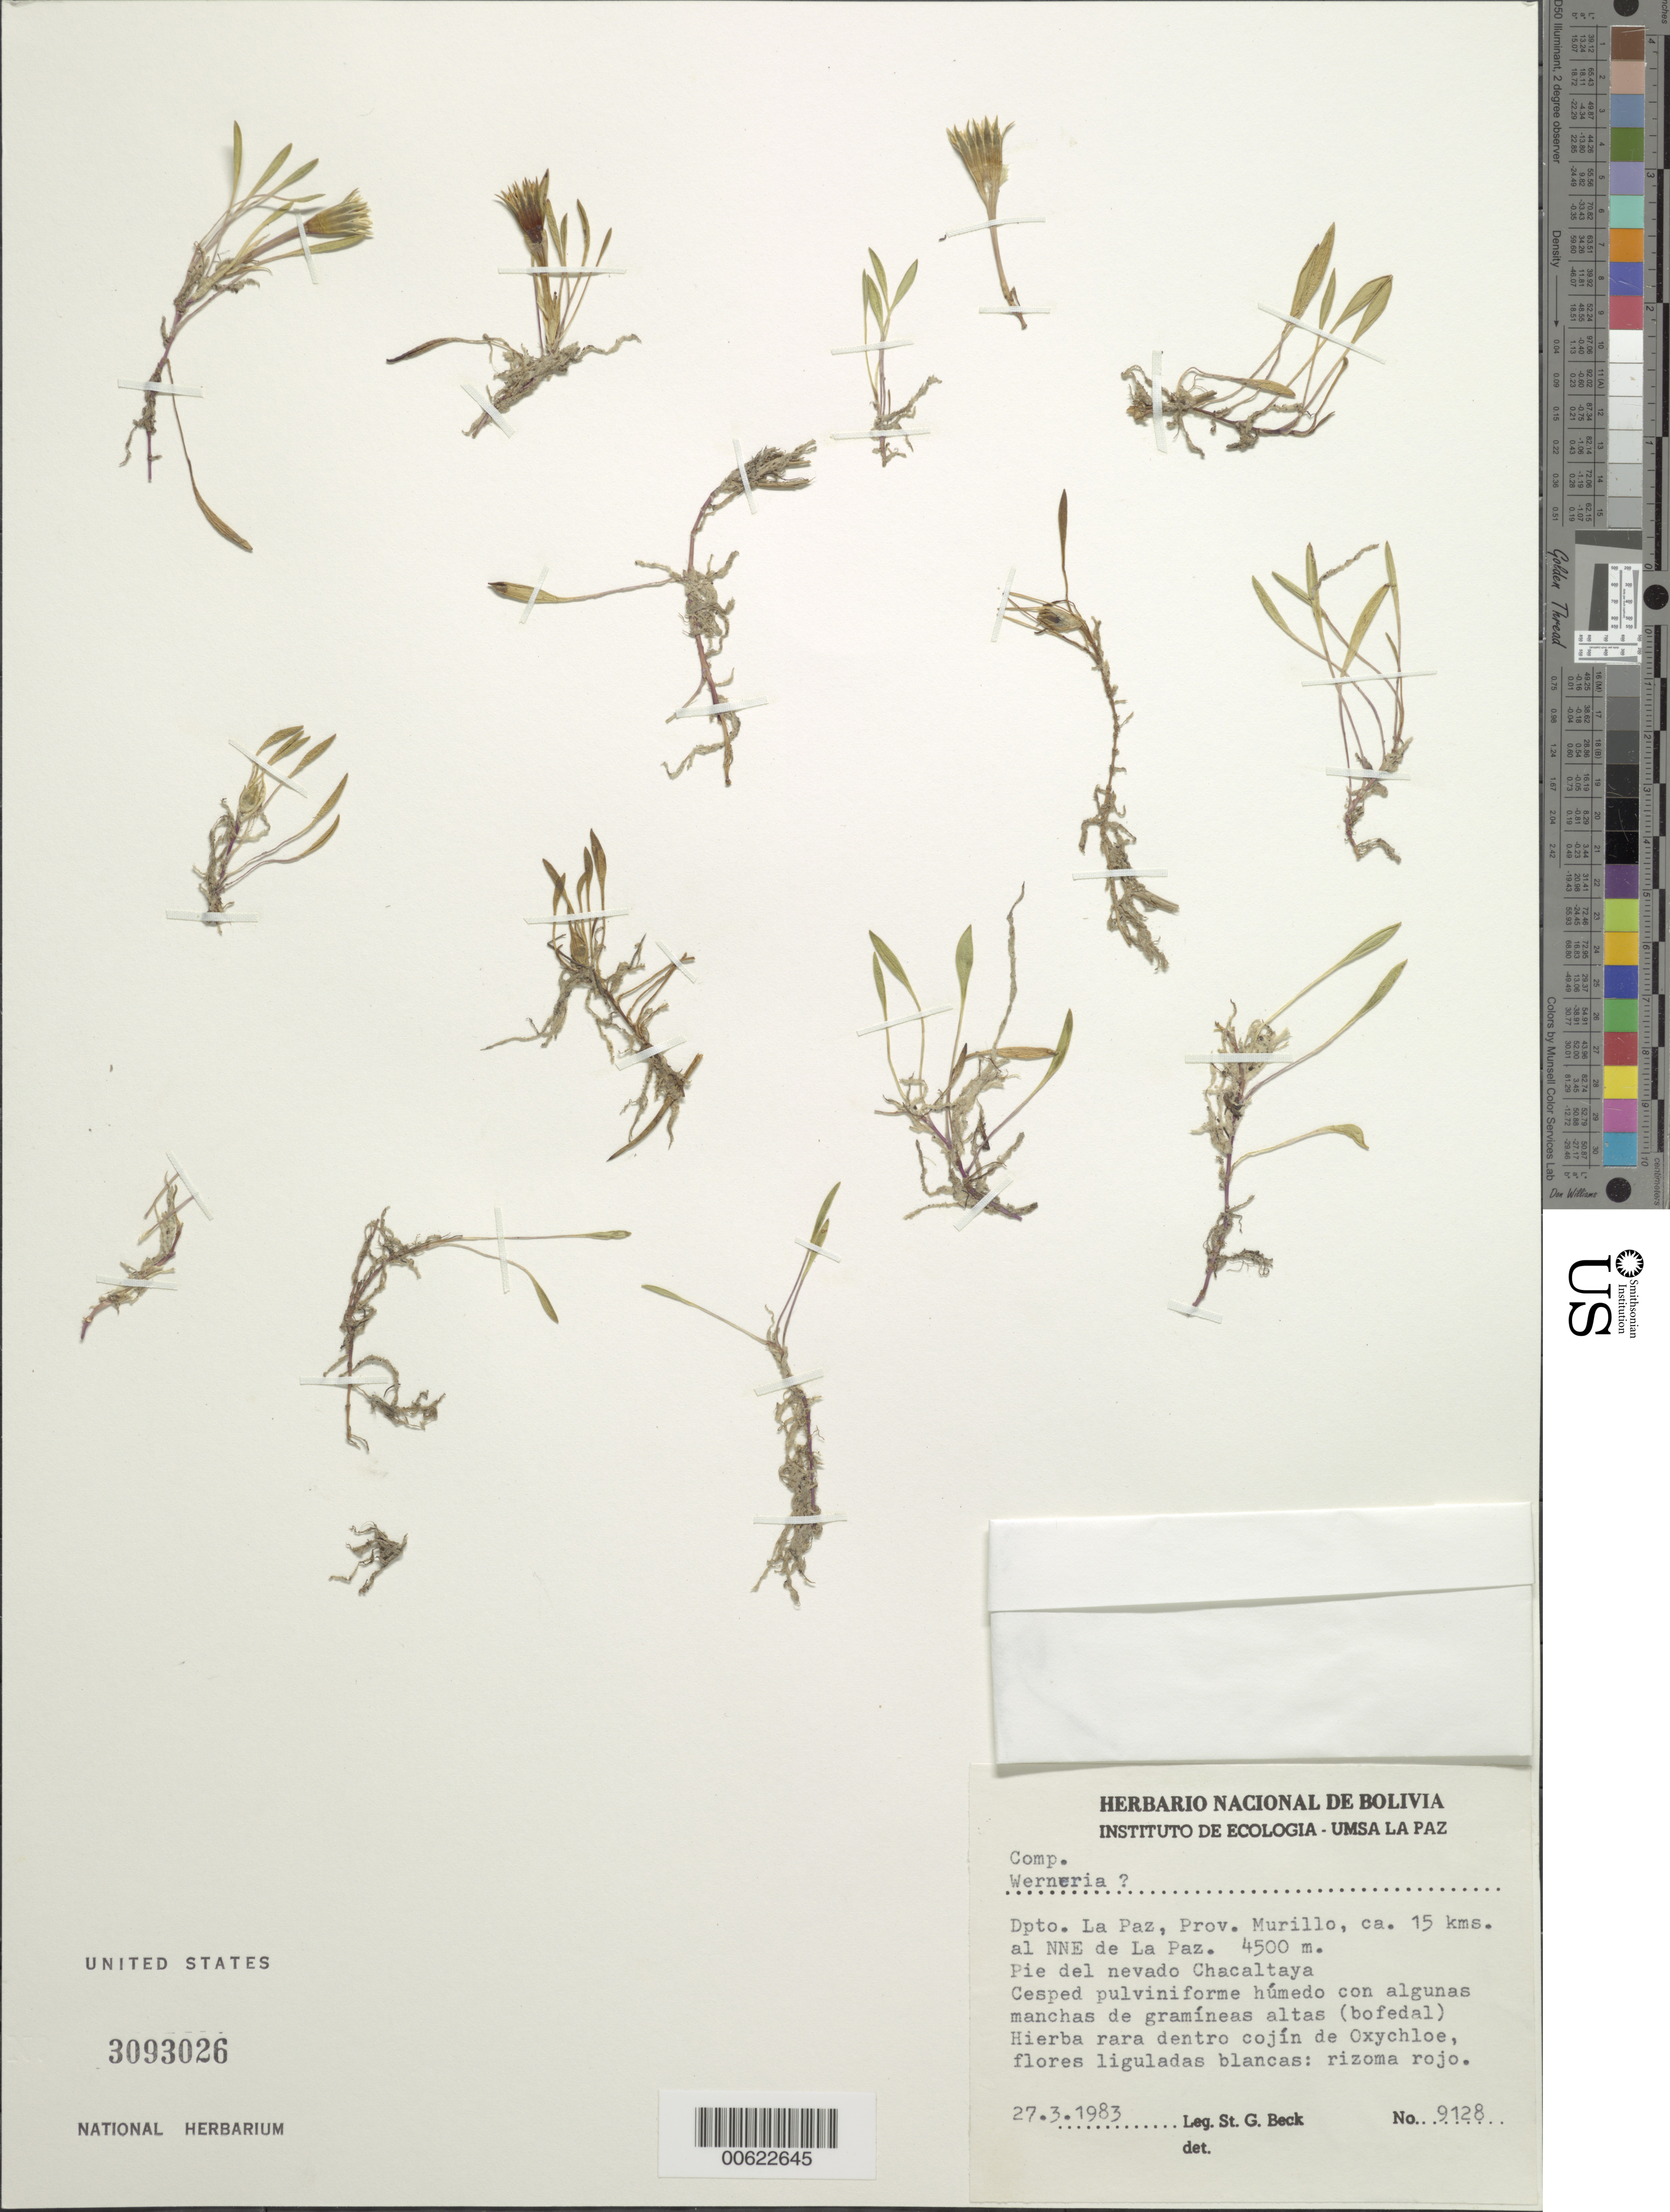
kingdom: Plantae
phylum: Tracheophyta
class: Magnoliopsida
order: Asterales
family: Asteraceae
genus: Werneria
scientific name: Werneria spathulata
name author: Wedd.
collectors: S. G. Beck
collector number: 9128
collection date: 1983-03-27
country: Bolivia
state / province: La Paz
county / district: Murillo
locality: La Paz, ca. 15 km NNE; pie del nevado Chacaltaya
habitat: Cesped pulviniforme humedo con algunas manchas de gramineas altas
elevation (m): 4500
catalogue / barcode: US 3093026